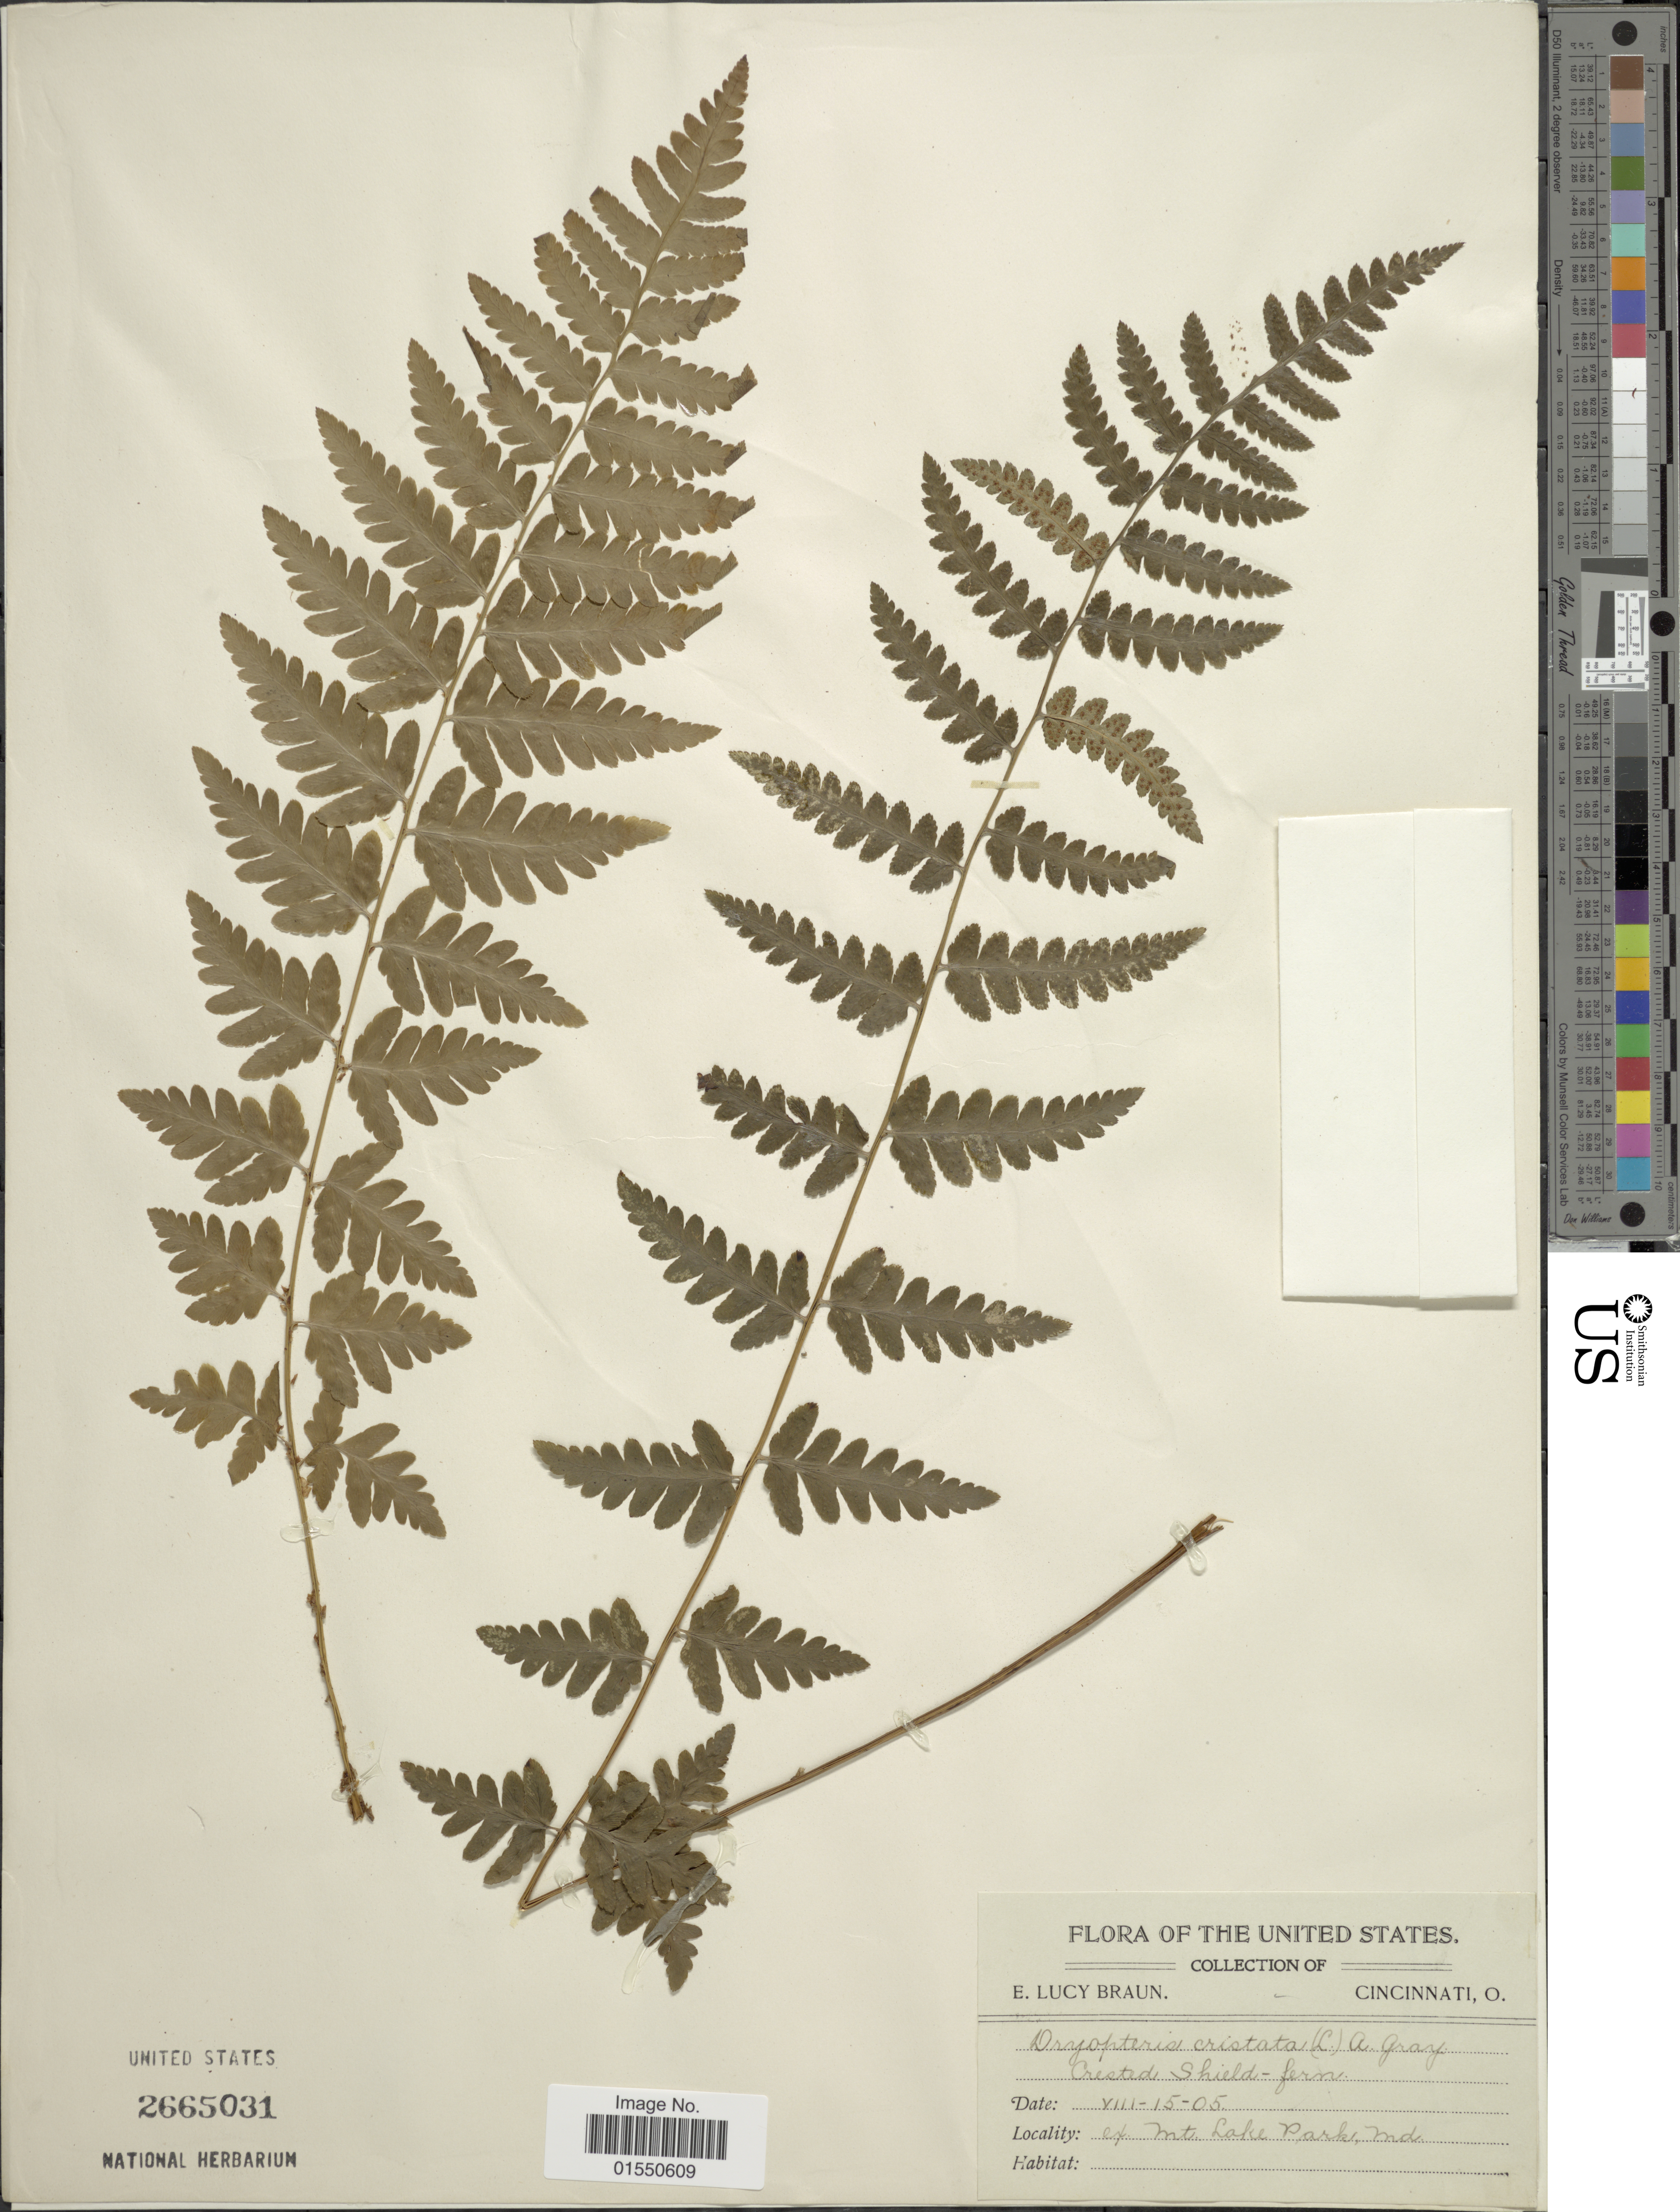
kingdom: Plantae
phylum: Tracheophyta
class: Polypodiopsida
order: Polypodiales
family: Dryopteridaceae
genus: Dryopteris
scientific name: Dryopteris cristata var. spinulosa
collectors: E. L. Braun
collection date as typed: Transcribed d/m/y: 15/8/5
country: United States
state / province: Indiana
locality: Ex. Mt. Lake Park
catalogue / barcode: US 2665031